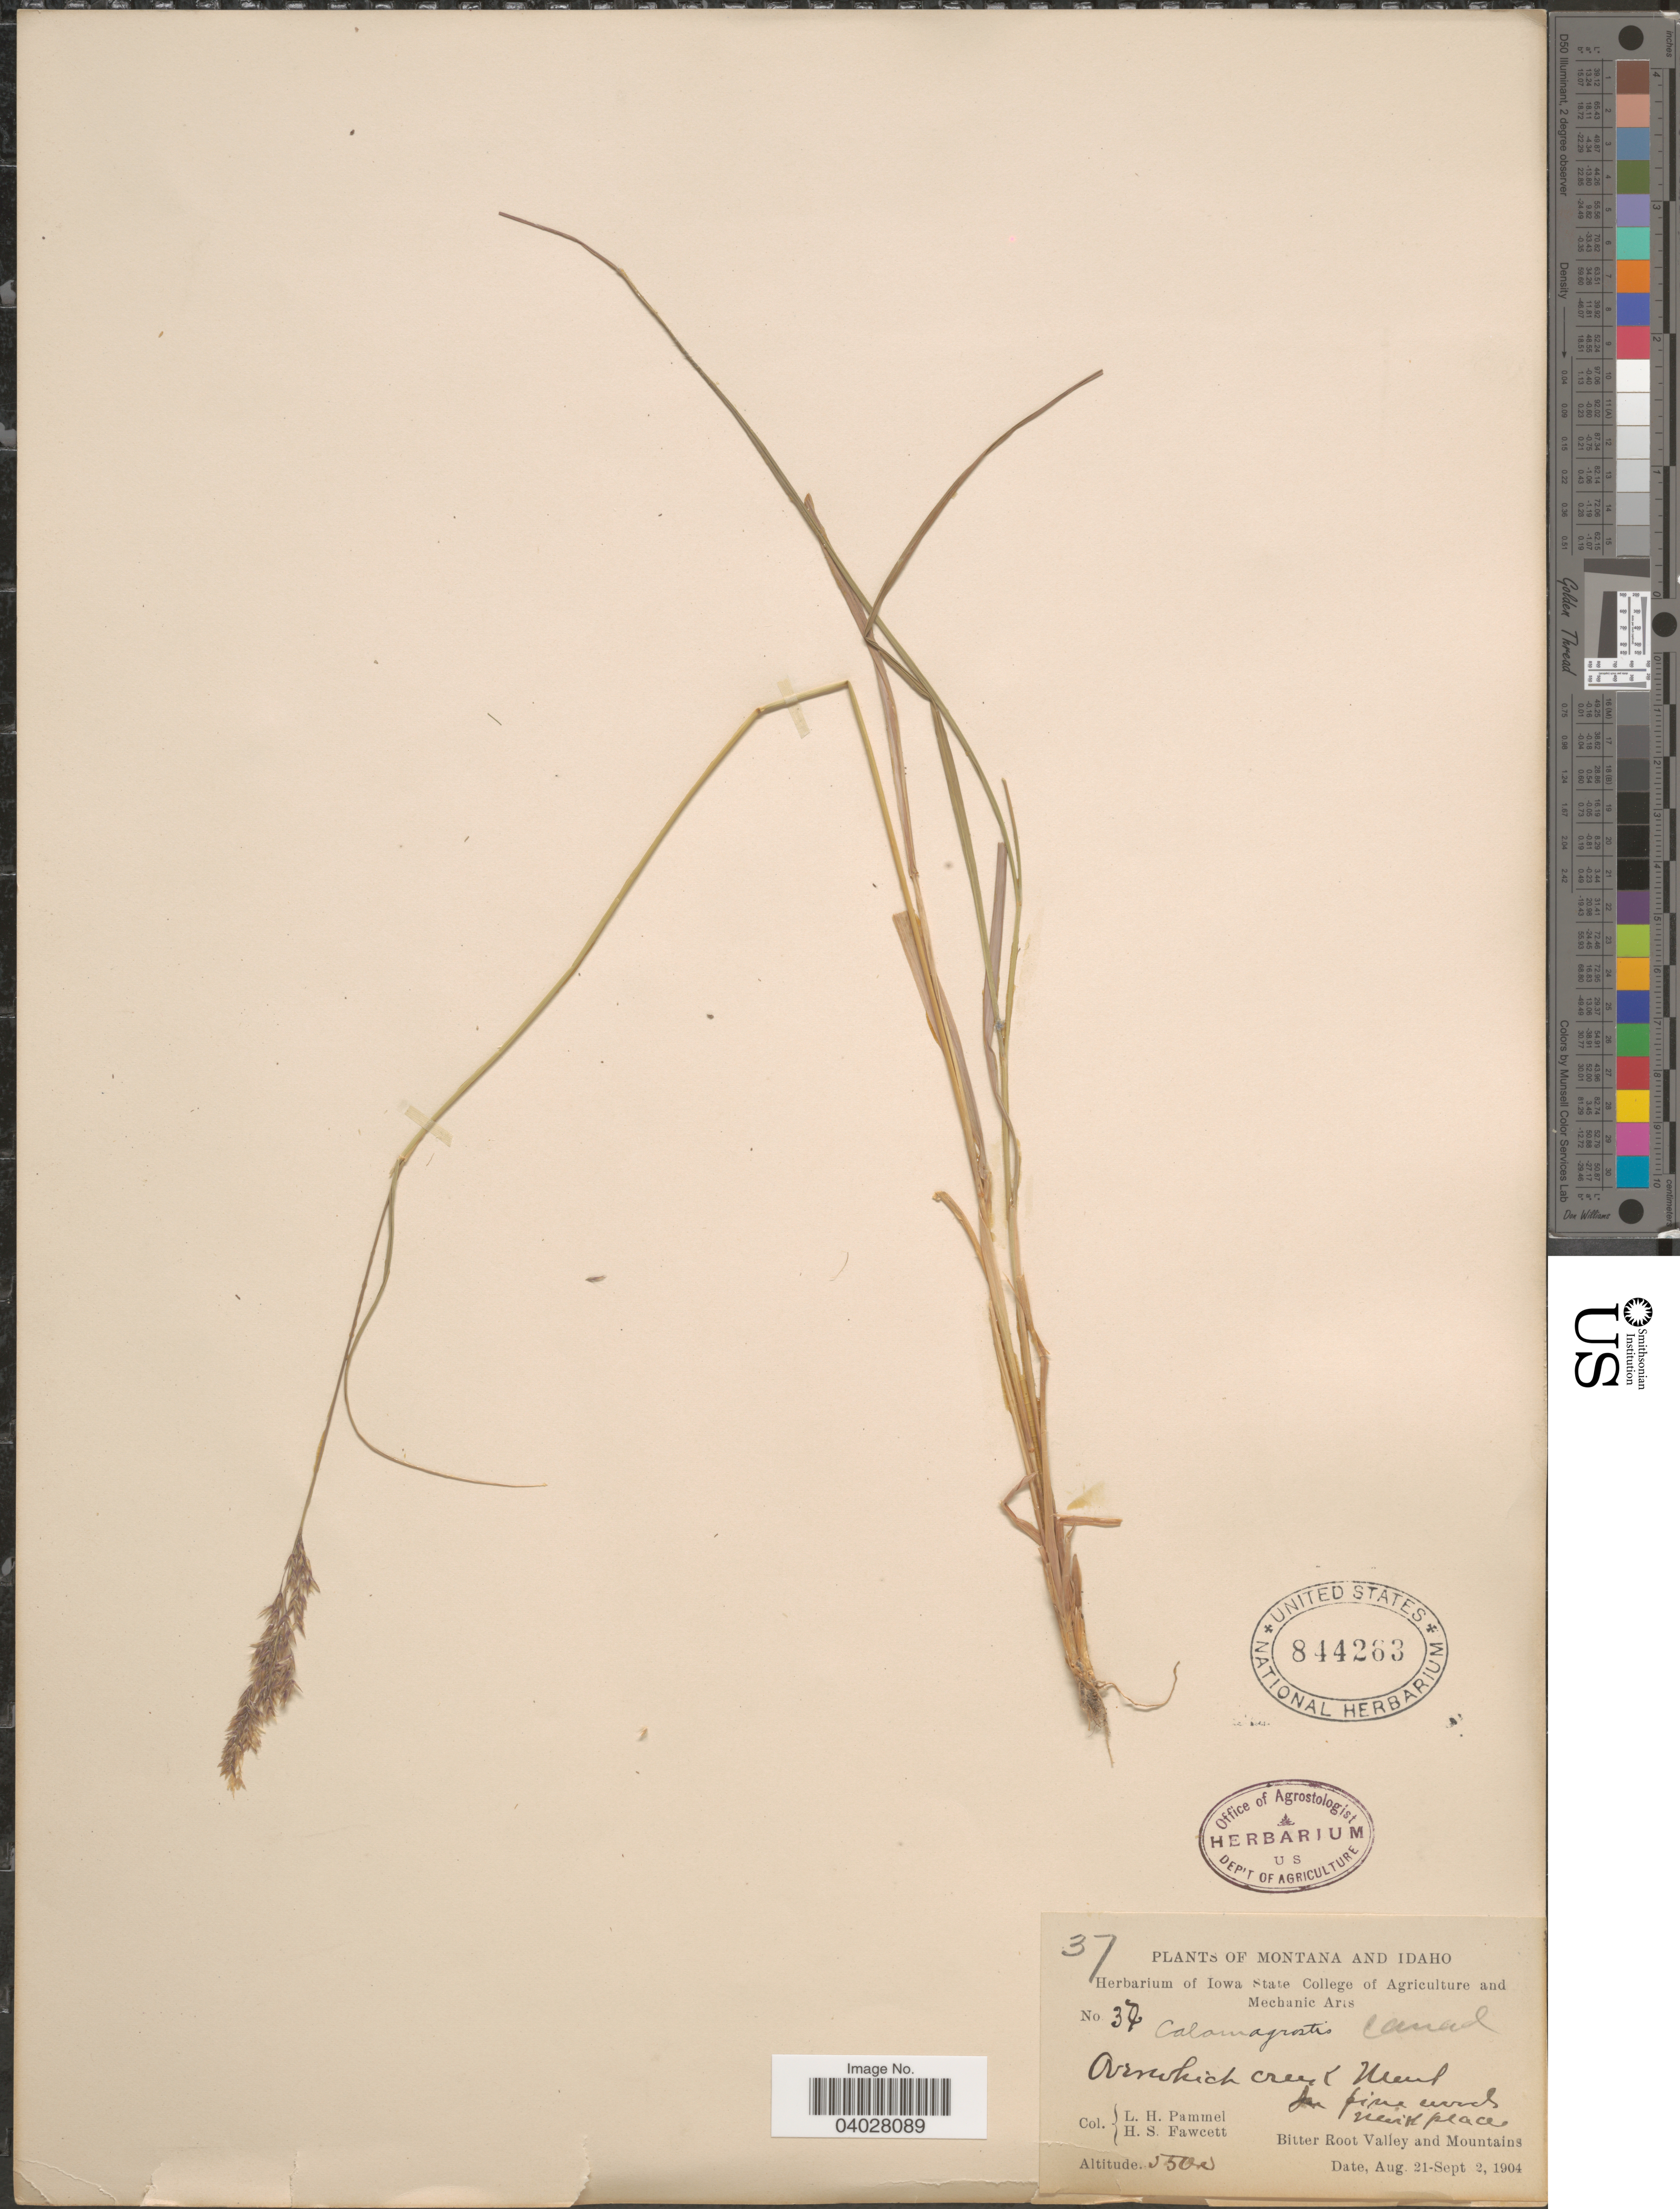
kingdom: Plantae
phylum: Tracheophyta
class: Liliopsida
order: Poales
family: Poaceae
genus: Calamagrostis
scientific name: Calamagrostis canadensis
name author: (Michx.) P. Beauv.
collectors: L. Pammel & H. Fawcett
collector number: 37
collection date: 1904-08-21/1904-09-02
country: United States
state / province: Montana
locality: Overwhich Creek. Bitter Root Valley and Mountains.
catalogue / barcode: US 844263